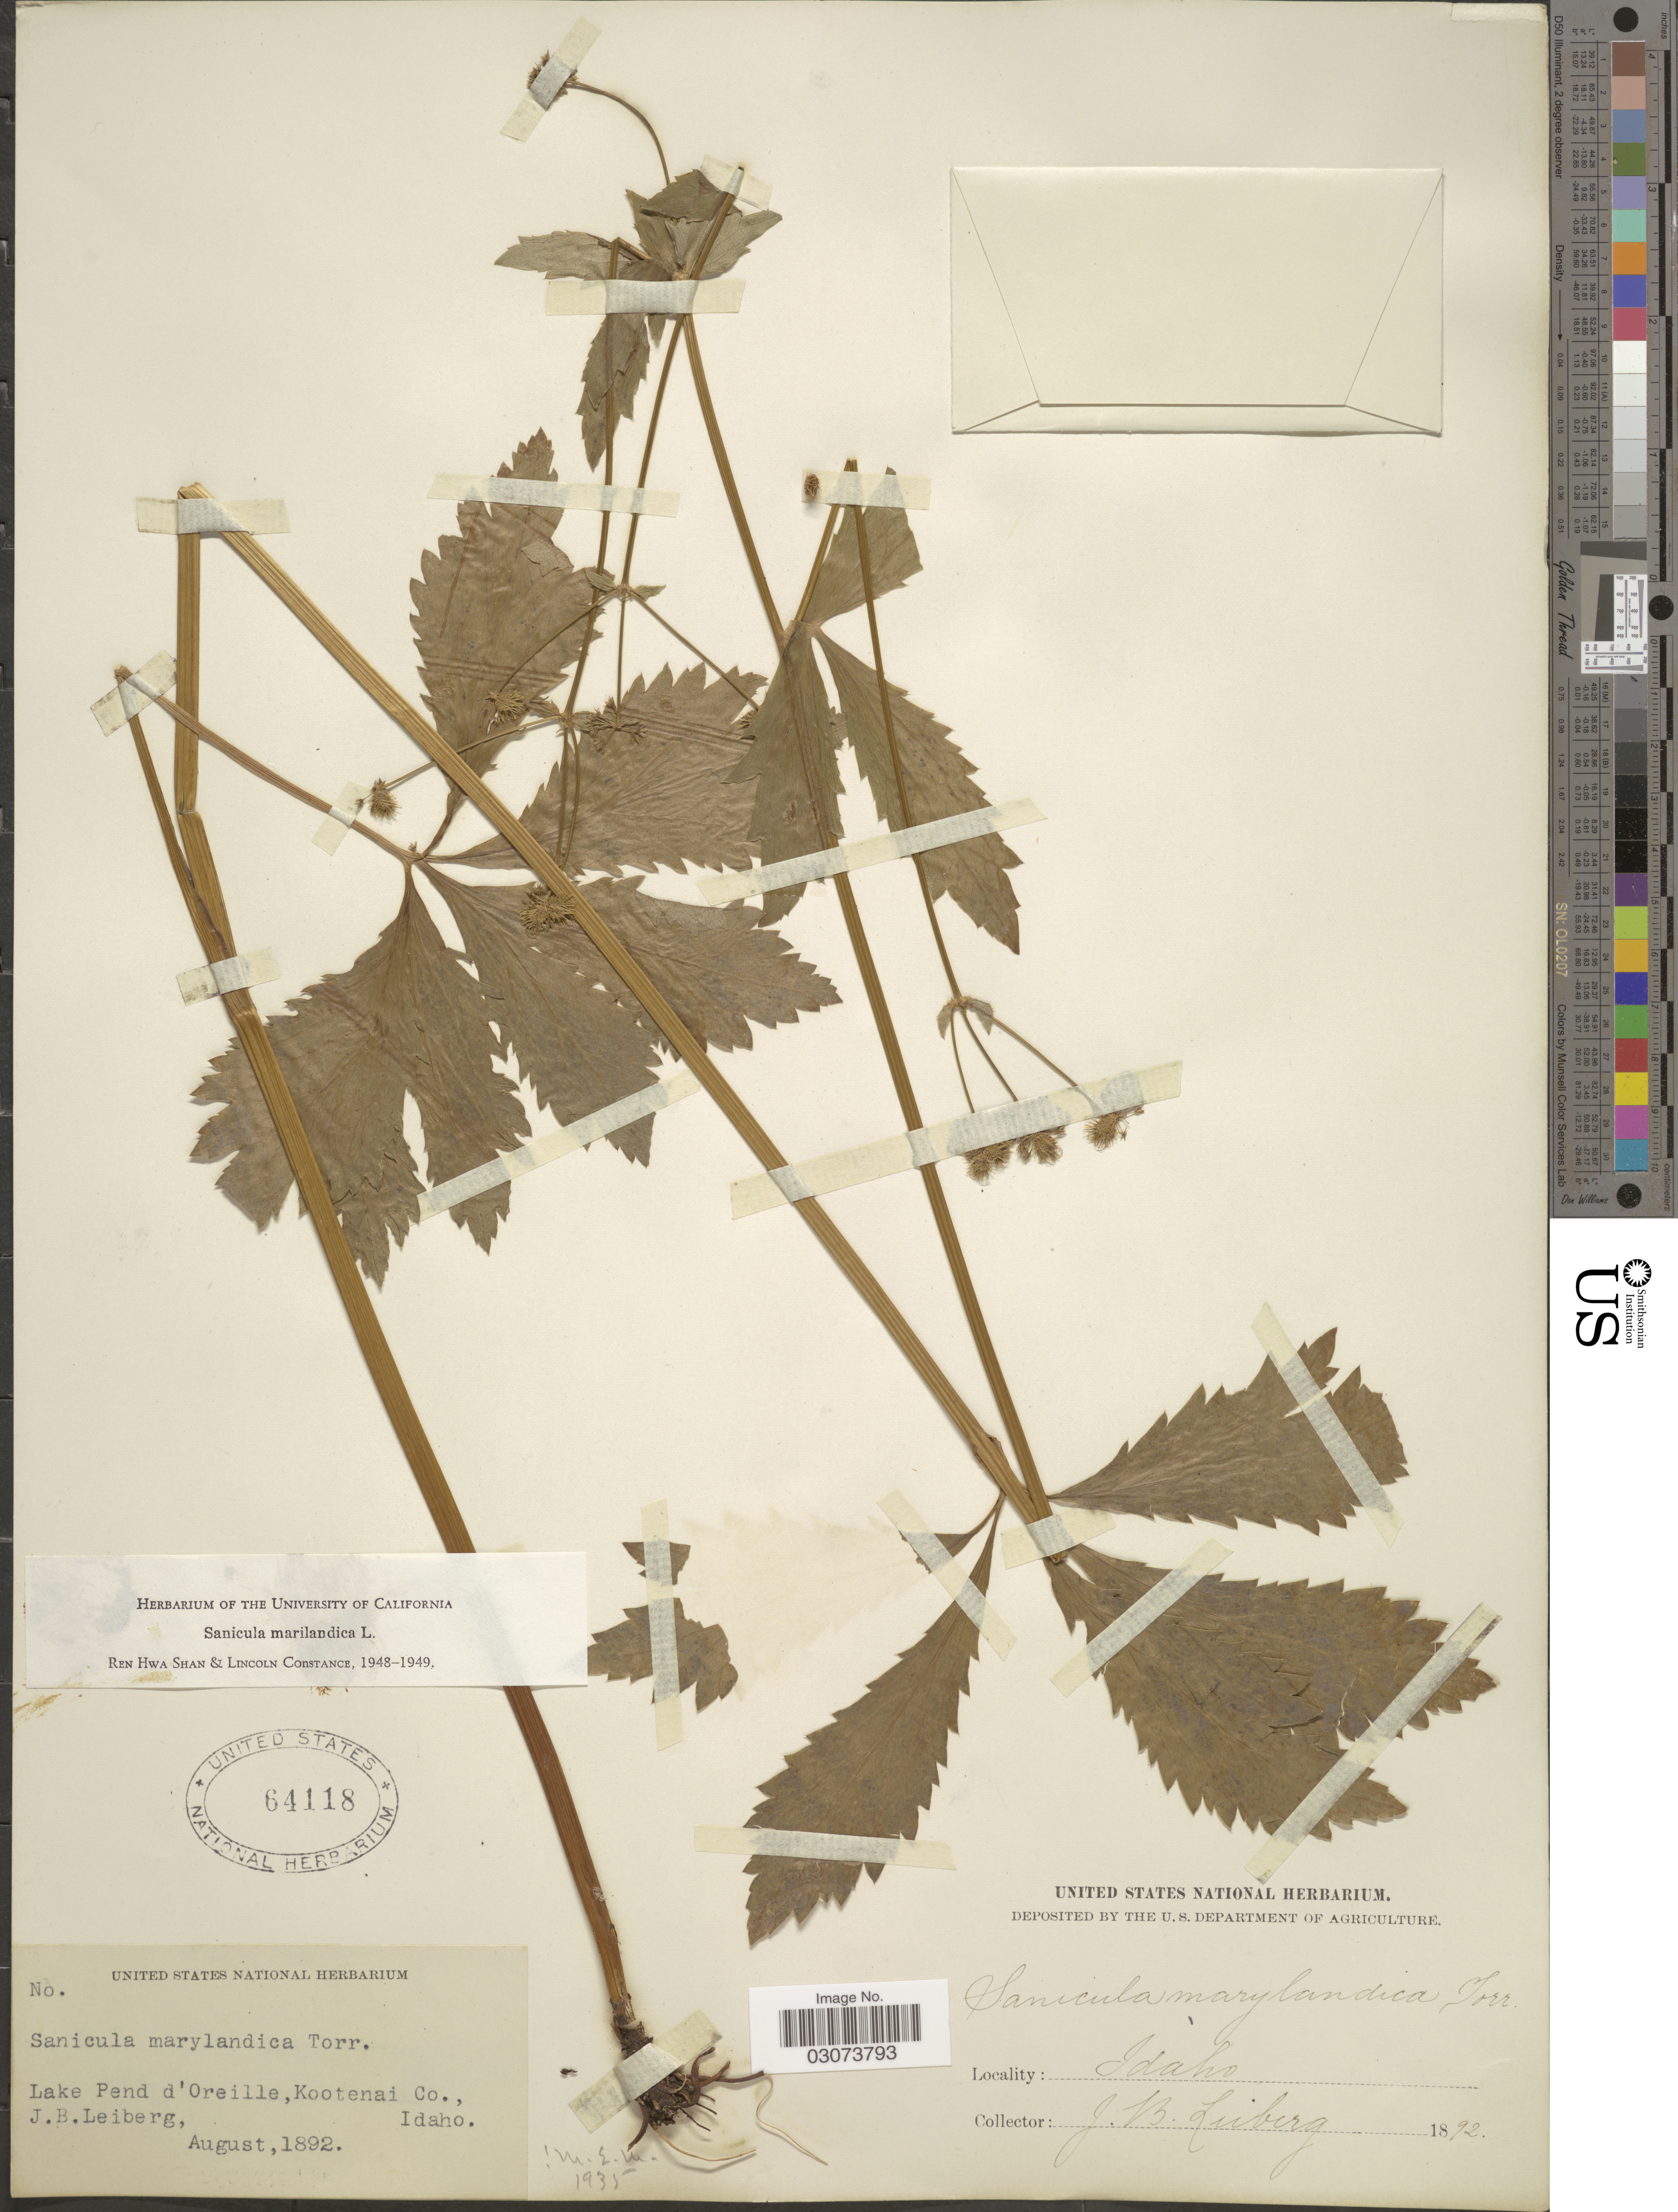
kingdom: Plantae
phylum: Tracheophyta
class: Magnoliopsida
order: Apiales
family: Apiaceae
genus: Sanicula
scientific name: Sanicula marilandica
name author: L.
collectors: J. B. Leiberg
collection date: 1892-08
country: United States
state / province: Idaho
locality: Lake Pend d'Oreille, Kootenai Co.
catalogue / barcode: US 64118